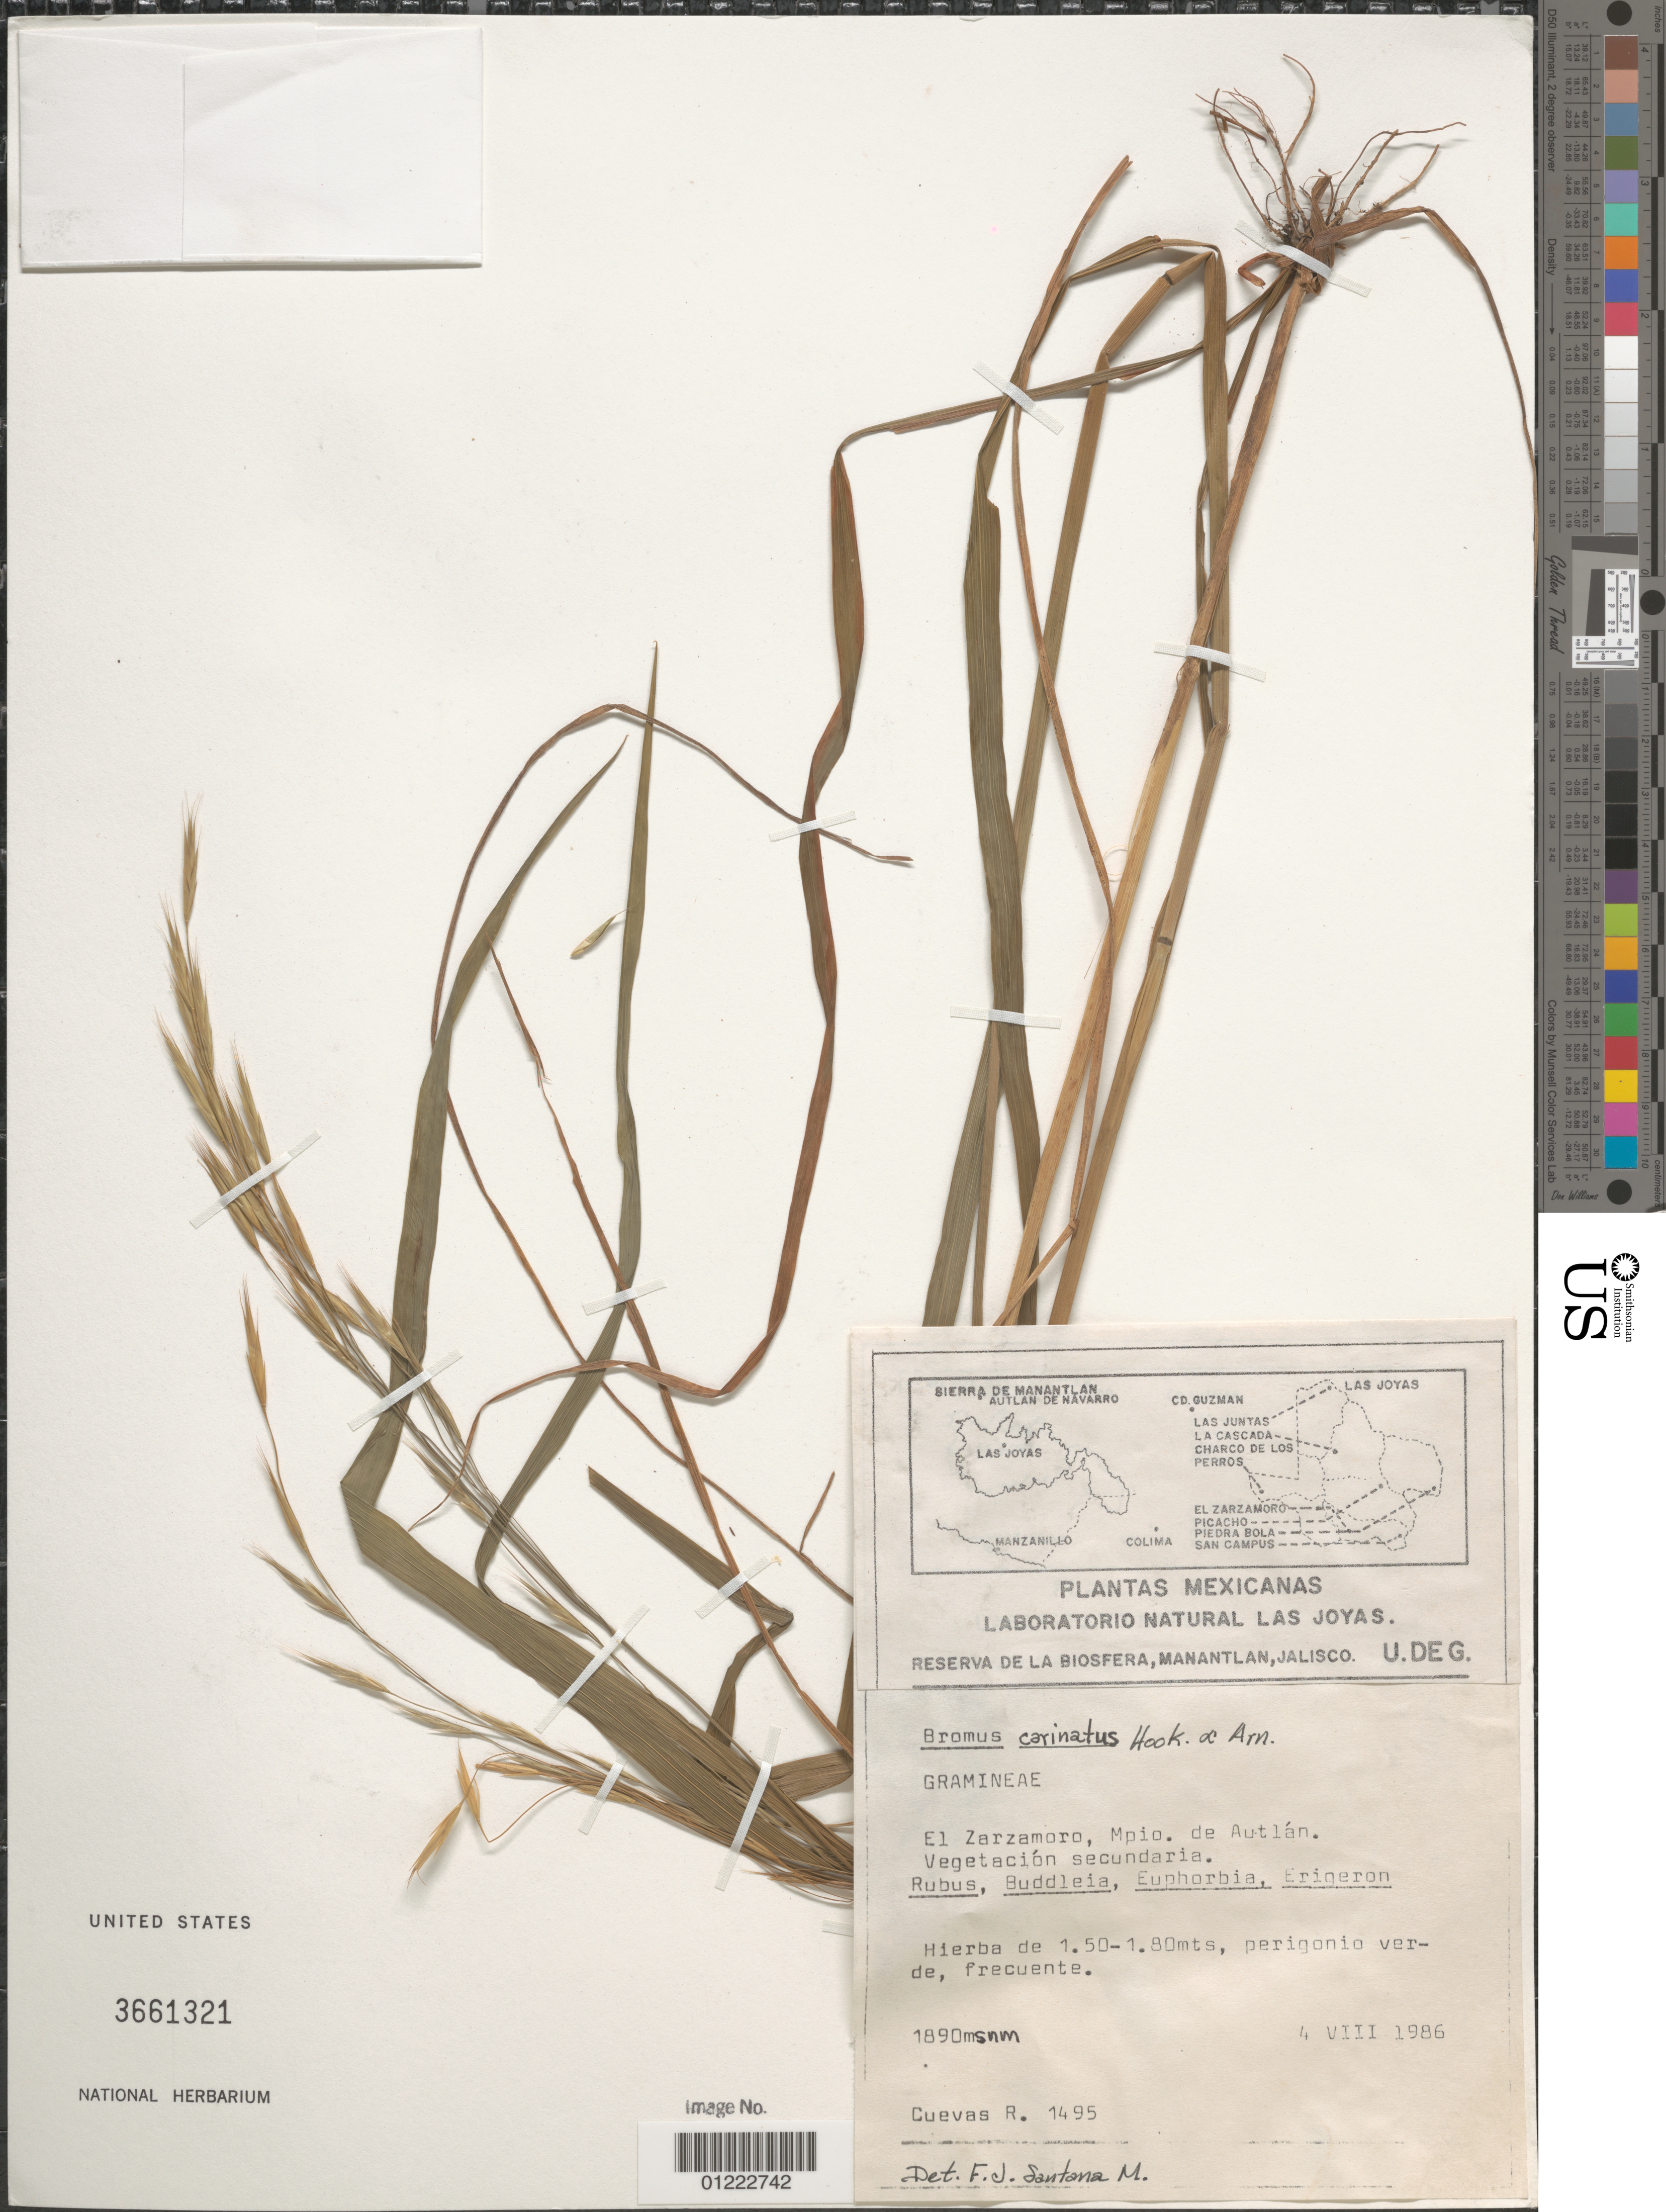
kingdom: Plantae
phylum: Tracheophyta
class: Liliopsida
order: Poales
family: Poaceae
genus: Bromus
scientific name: Bromus carinatus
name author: Hook. & Arn.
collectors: R. Cuevas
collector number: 1495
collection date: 1986-08-04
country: Mexico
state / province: Jalisco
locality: El Zarzamoro, Municipio de Autlán.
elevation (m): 1890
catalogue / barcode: US 3661321